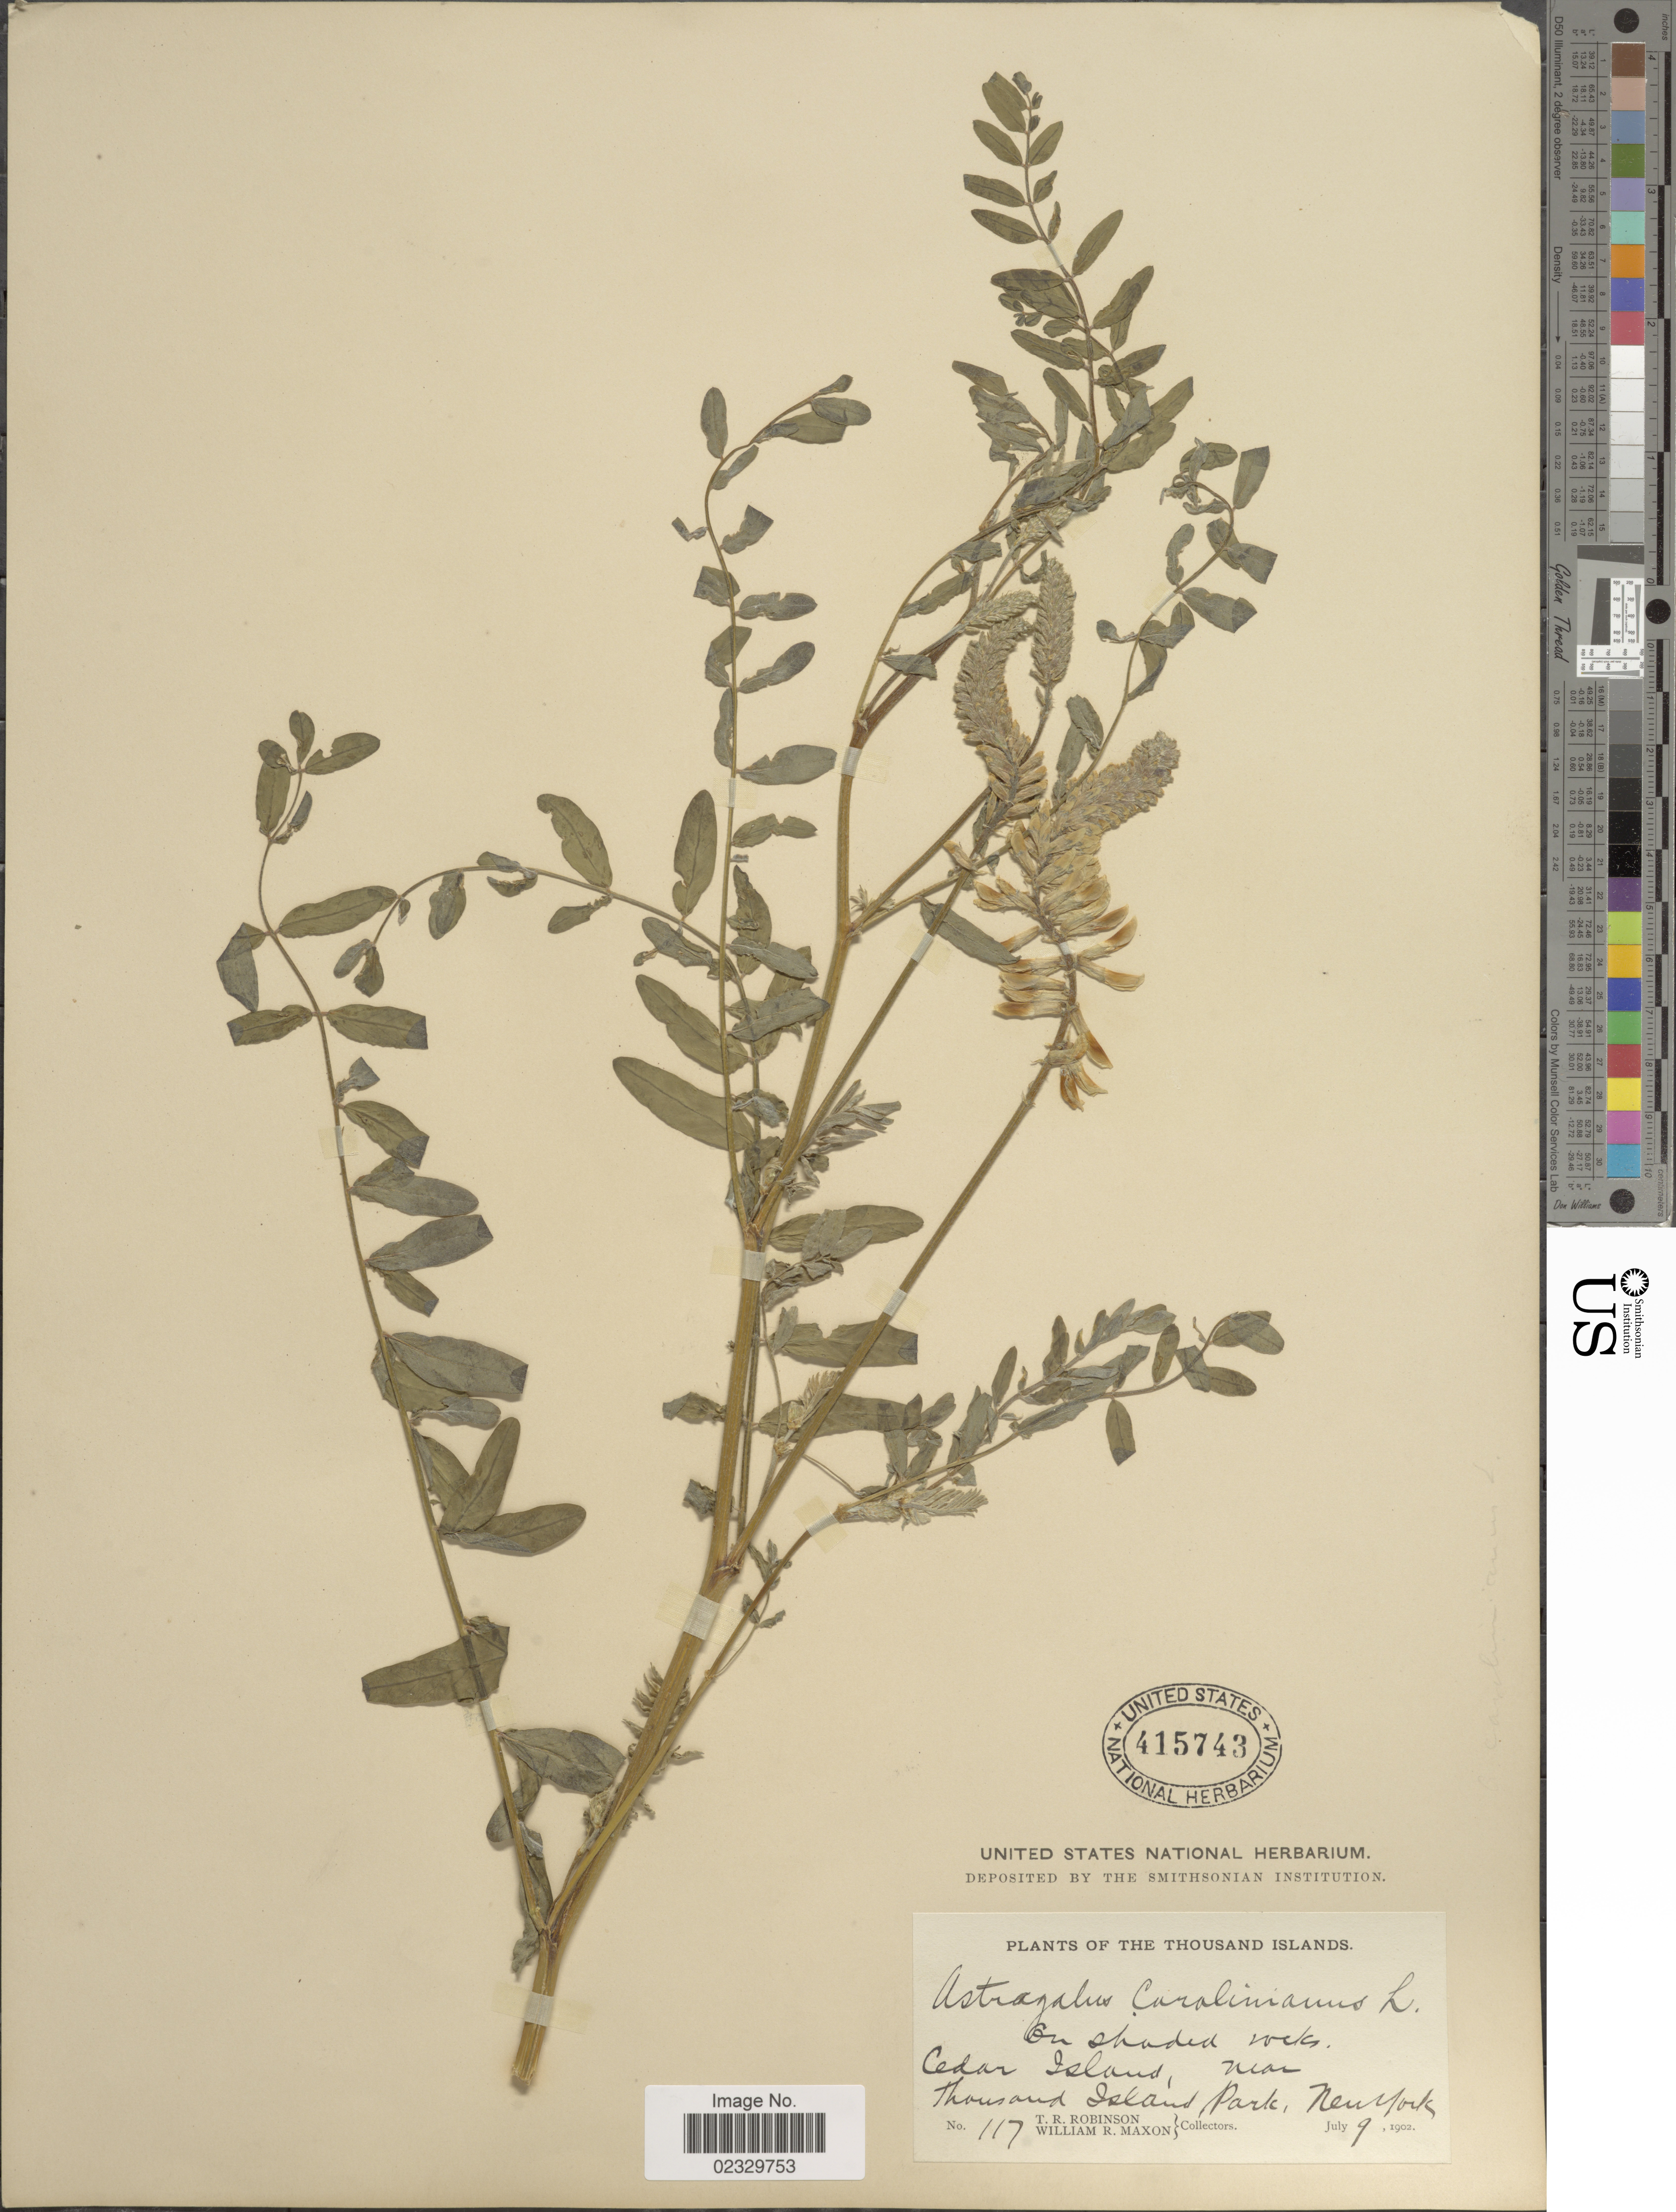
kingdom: Plantae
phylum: Tracheophyta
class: Magnoliopsida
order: Fabales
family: Fabaceae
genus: Astragalus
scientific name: Astragalus canadensis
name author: L.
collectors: T. R. Robinson & W. R. Maxon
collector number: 117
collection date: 1902-07-09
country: United States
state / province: New York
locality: Cedar Island, near Thousand Island Park, New York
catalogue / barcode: US 415743